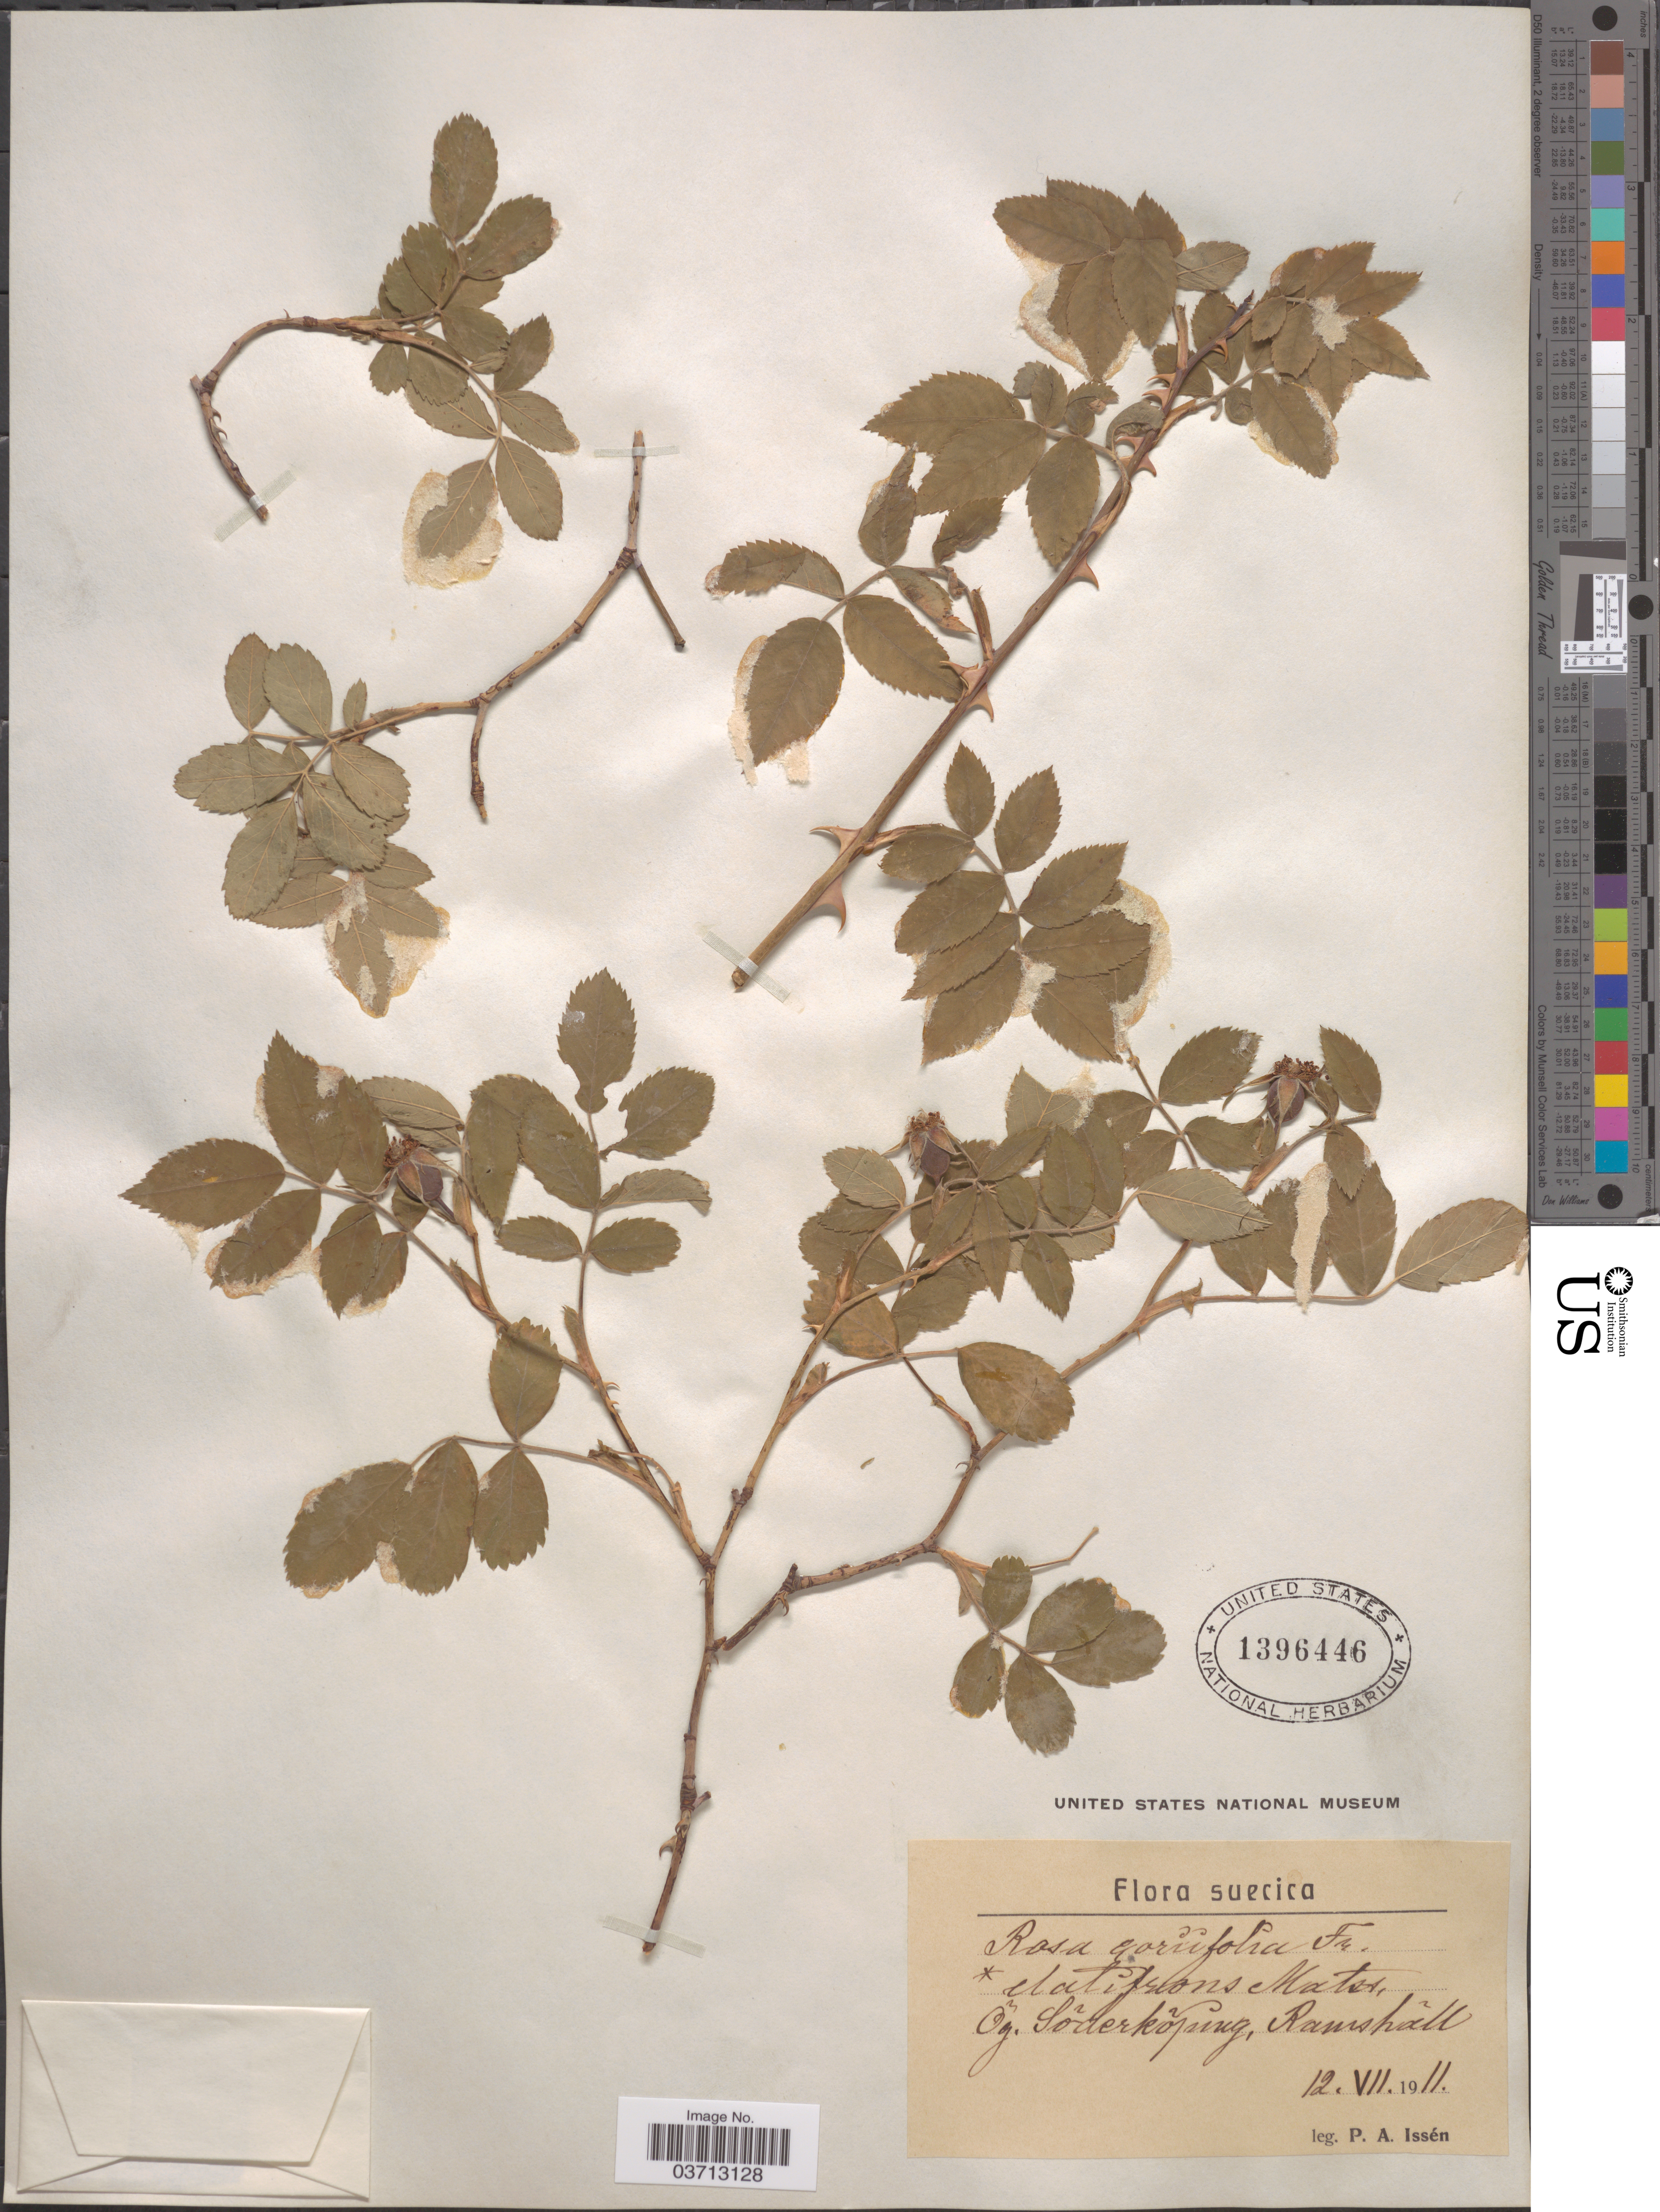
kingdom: Plantae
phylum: Tracheophyta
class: Magnoliopsida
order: Rosales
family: Rosaceae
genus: Rosa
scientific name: Rosa coriifolia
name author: Fr. a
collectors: P. Issen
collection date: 1911-07-12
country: Sweden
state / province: Östergötland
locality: Suecica. Og. Sõderkõping, Ramshall.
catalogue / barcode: US 1396446